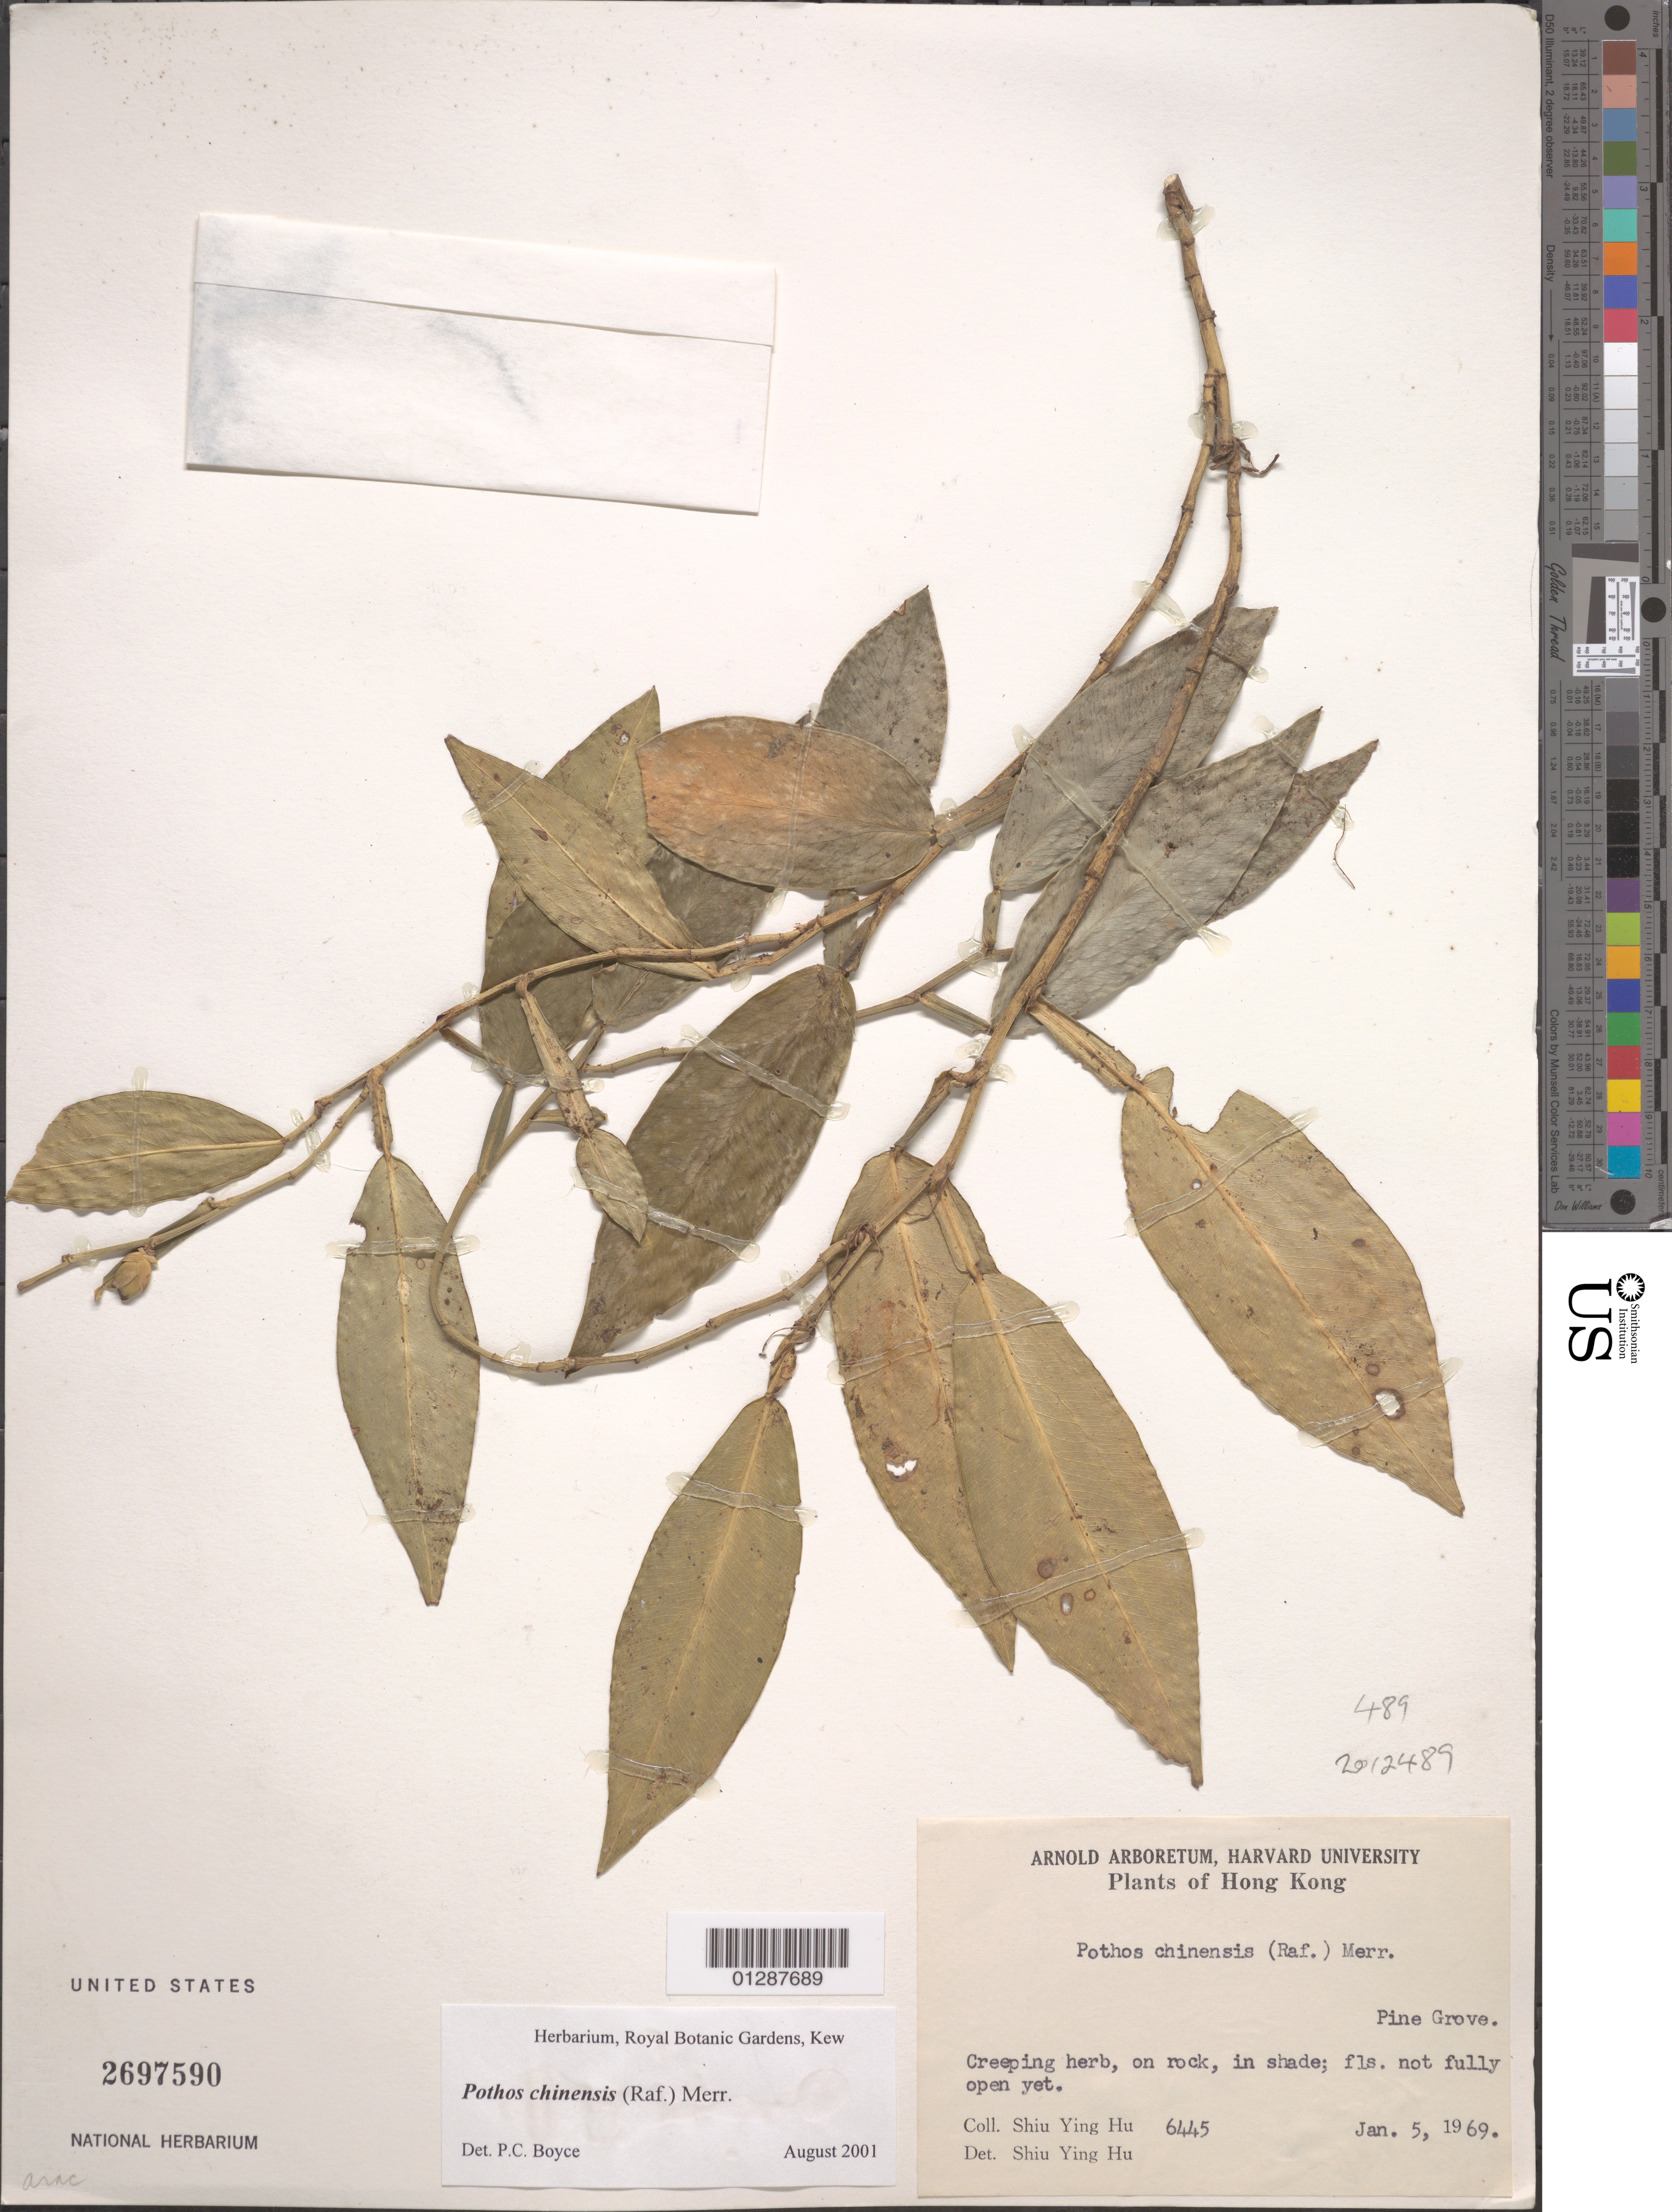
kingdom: Plantae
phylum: Tracheophyta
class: Liliopsida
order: Alismatales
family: Araceae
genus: Pothos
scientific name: Pothos chinensis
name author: (Raf.) Merr.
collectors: S. Y. Hu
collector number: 6445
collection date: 1969-01-05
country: China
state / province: Hong Kong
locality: Pine Grove.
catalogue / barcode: US 2697590